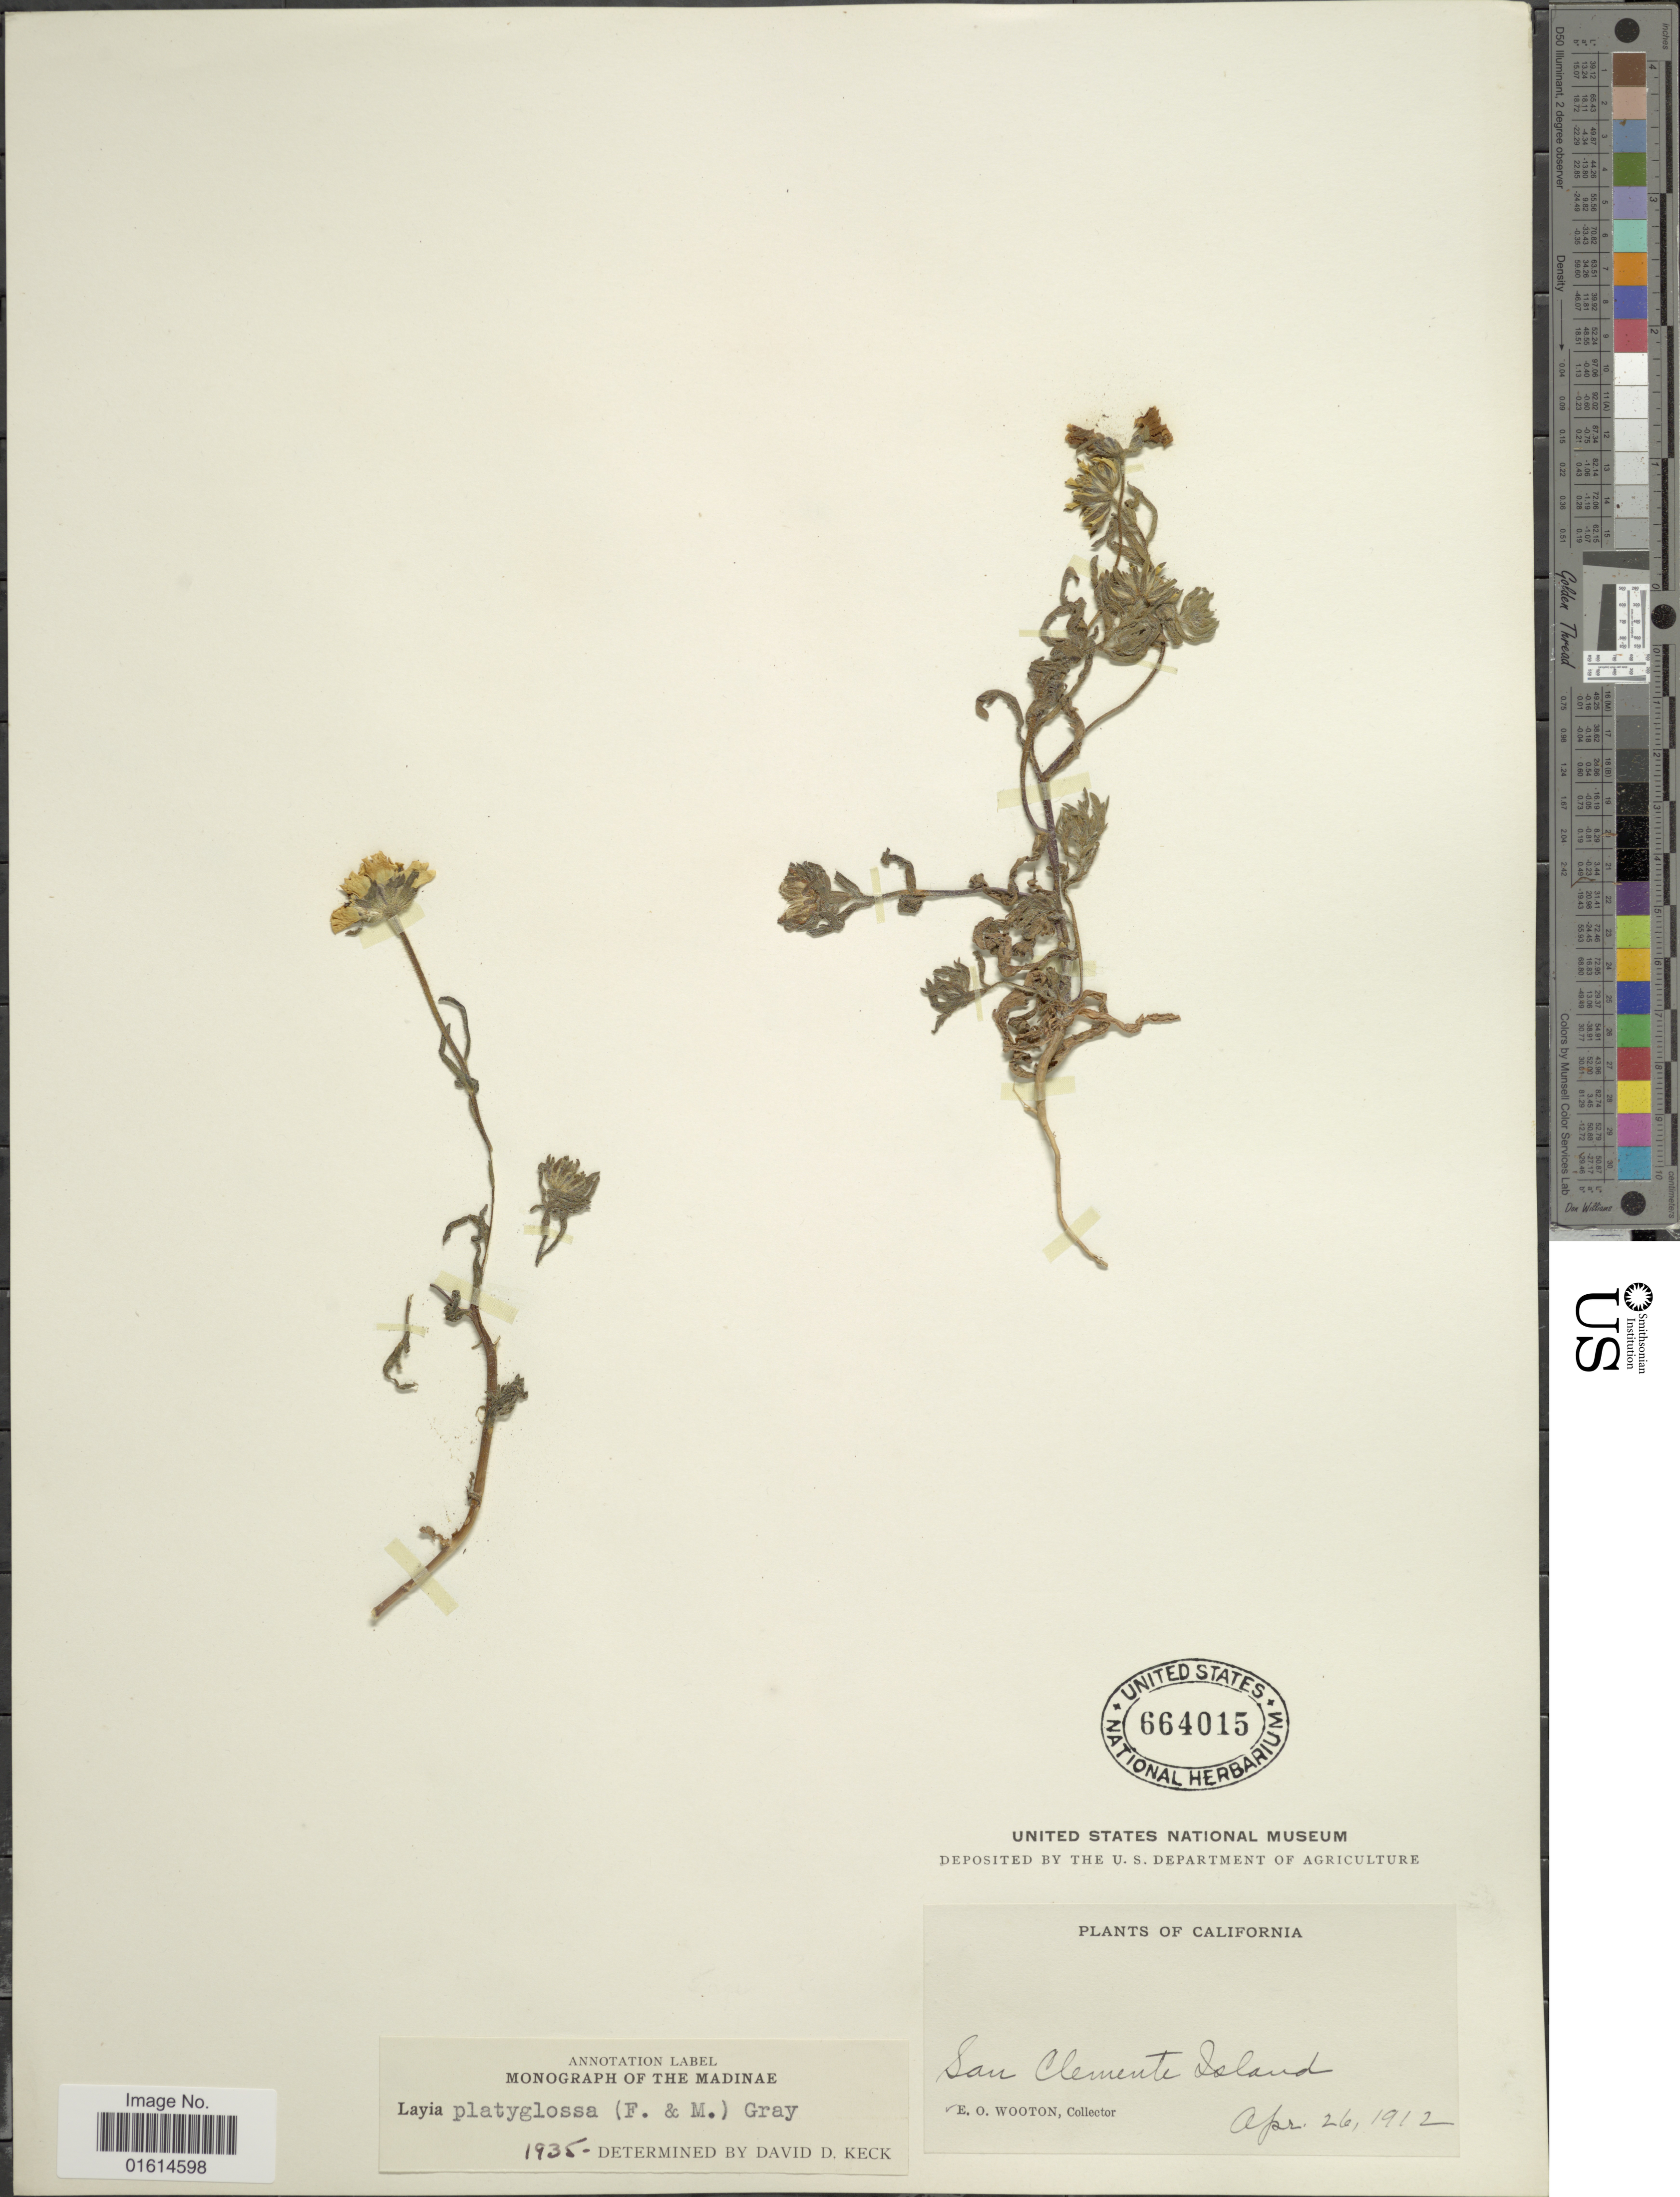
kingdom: Plantae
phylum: Tracheophyta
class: Magnoliopsida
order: Asterales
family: Asteraceae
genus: Layia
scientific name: Layia platyglossa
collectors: E. O. Wooton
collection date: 1912-04-26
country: United States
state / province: California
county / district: Los Angeles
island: San Clemente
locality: San Clemente Island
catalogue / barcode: US 664015